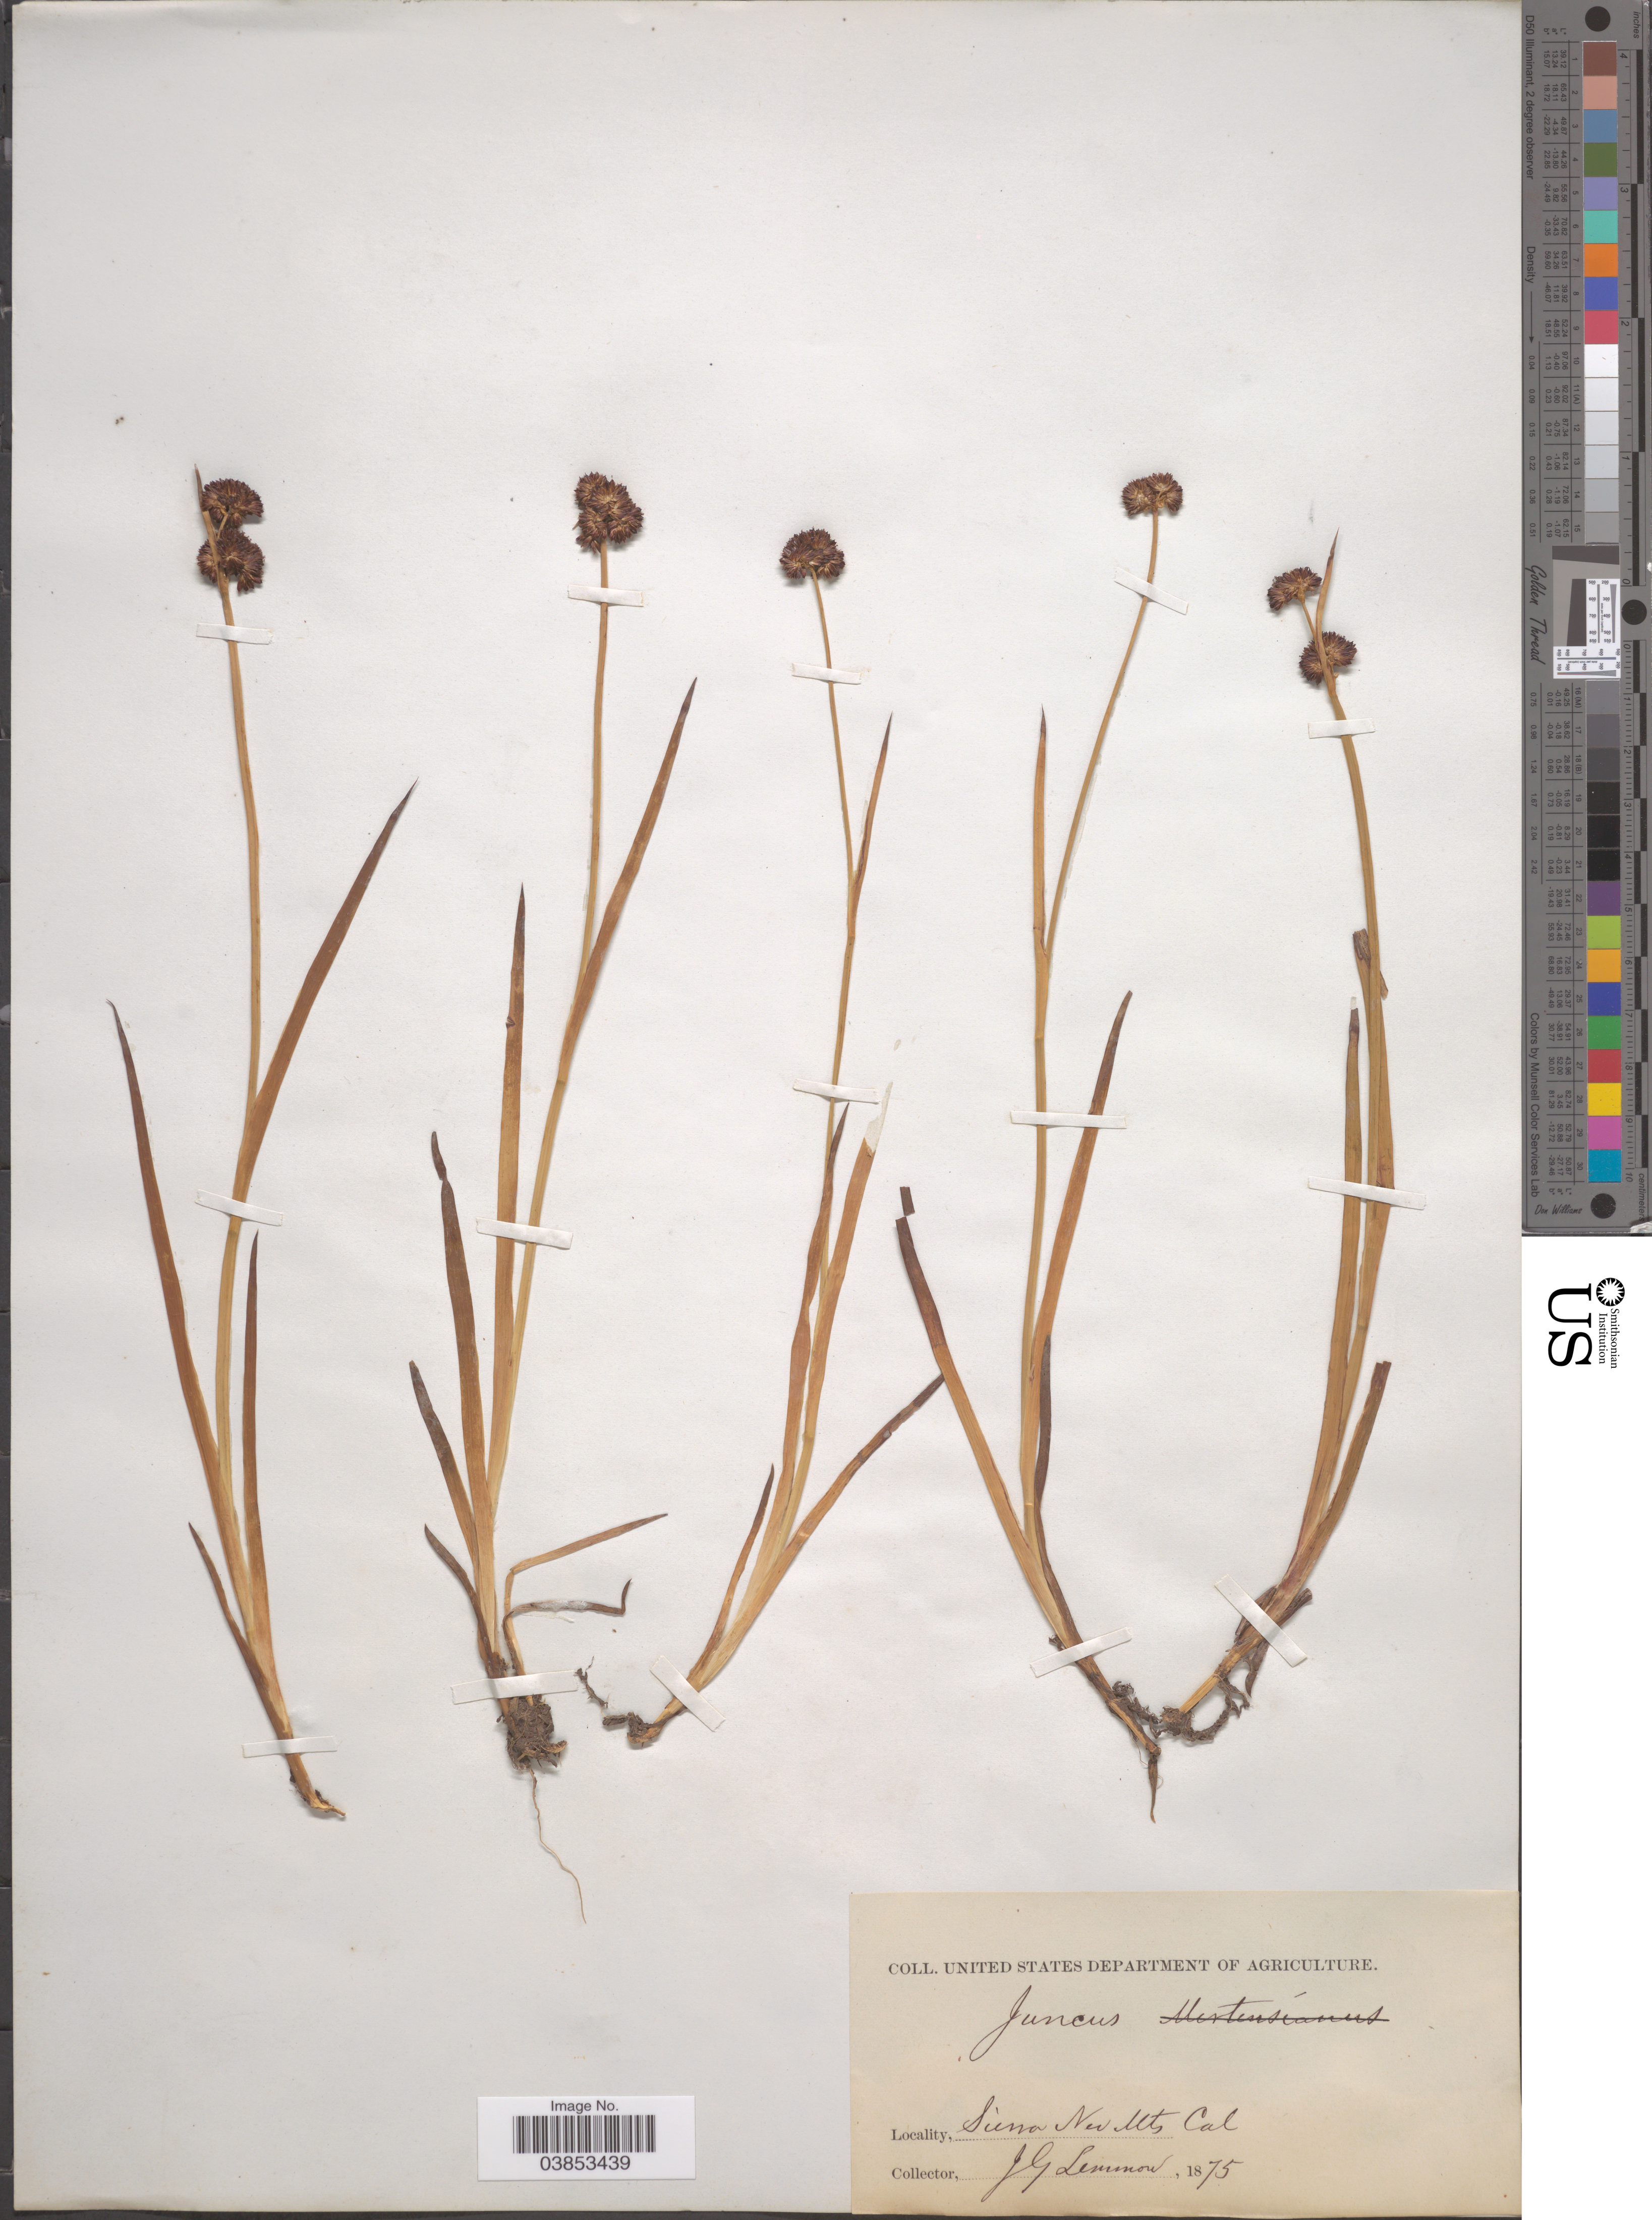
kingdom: Plantae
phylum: Tracheophyta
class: Liliopsida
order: Poales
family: Juncaceae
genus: Juncus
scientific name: Juncus ensifolius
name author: Wikstr.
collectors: J. Lemmon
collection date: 1875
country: United States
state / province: California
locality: Sierra Nev Mts.